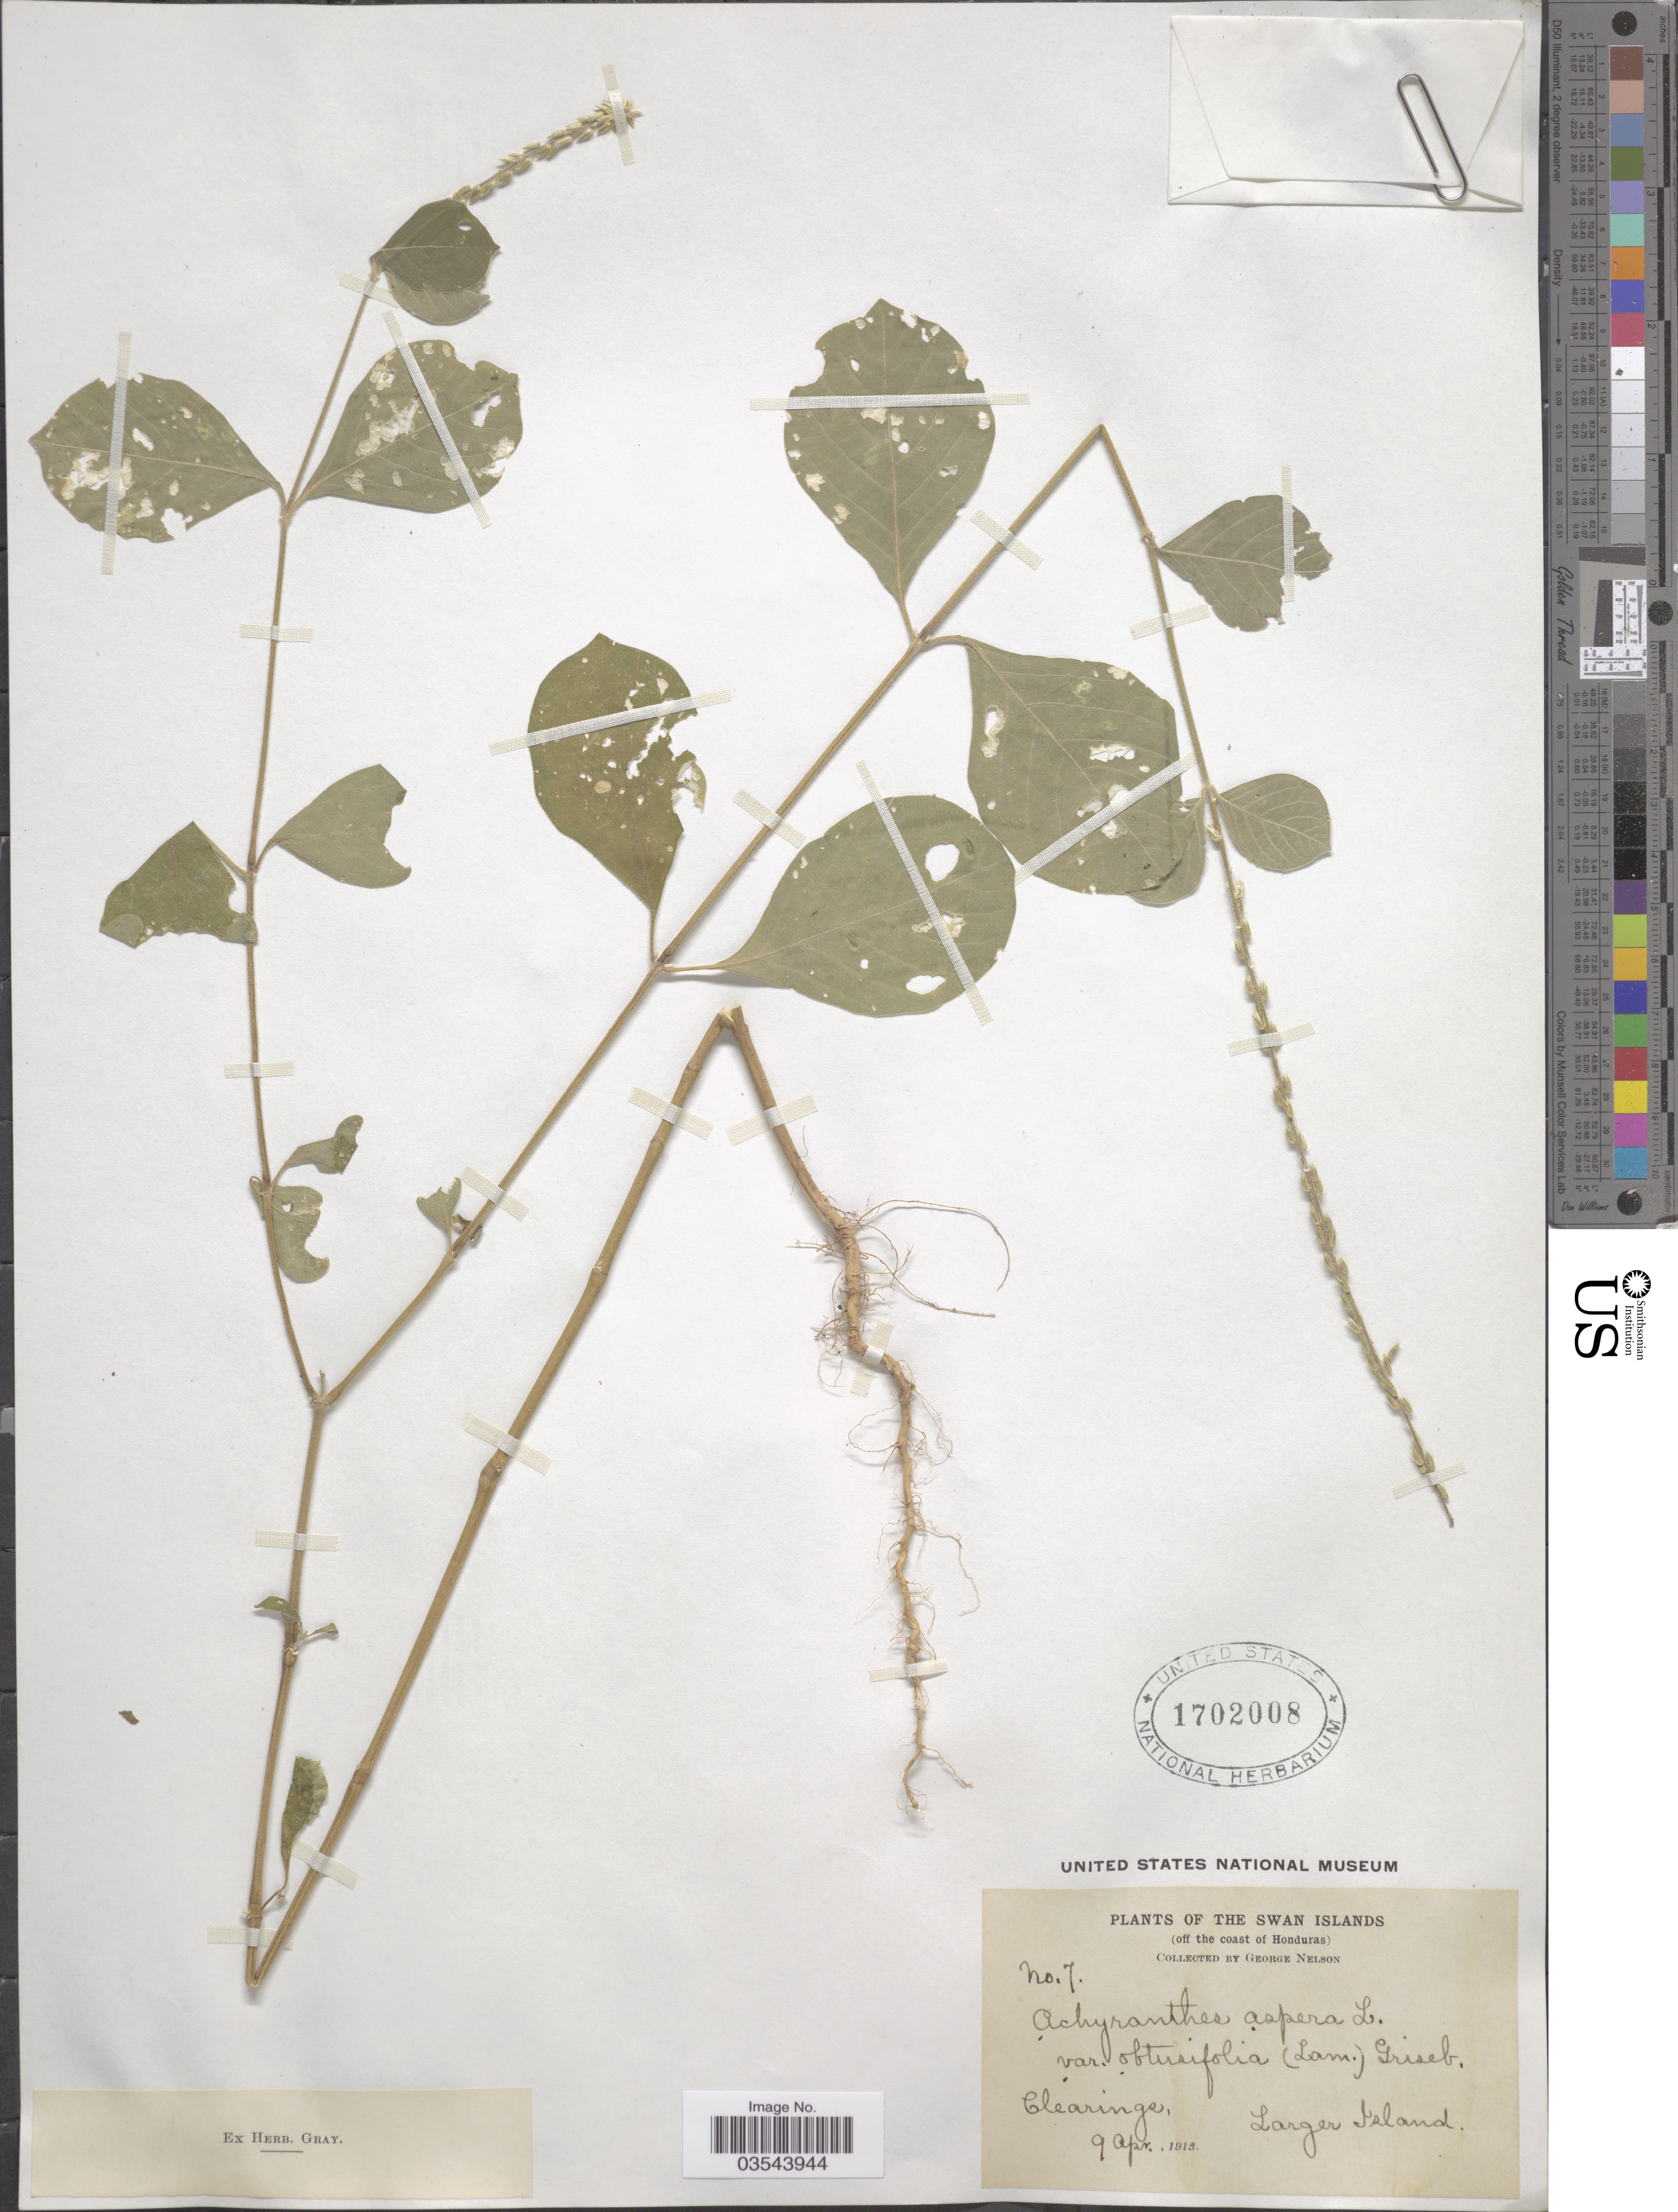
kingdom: Plantae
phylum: Tracheophyta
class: Magnoliopsida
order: Caryophyllales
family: Amaranthaceae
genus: Achyranthes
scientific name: Achyranthes aspera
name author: L.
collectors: G. Nelson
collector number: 7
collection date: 1913-04-09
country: Honduras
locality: The Swan Islands (off the coast of Honduras). Clearings, Larger Island.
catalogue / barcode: US 1702008